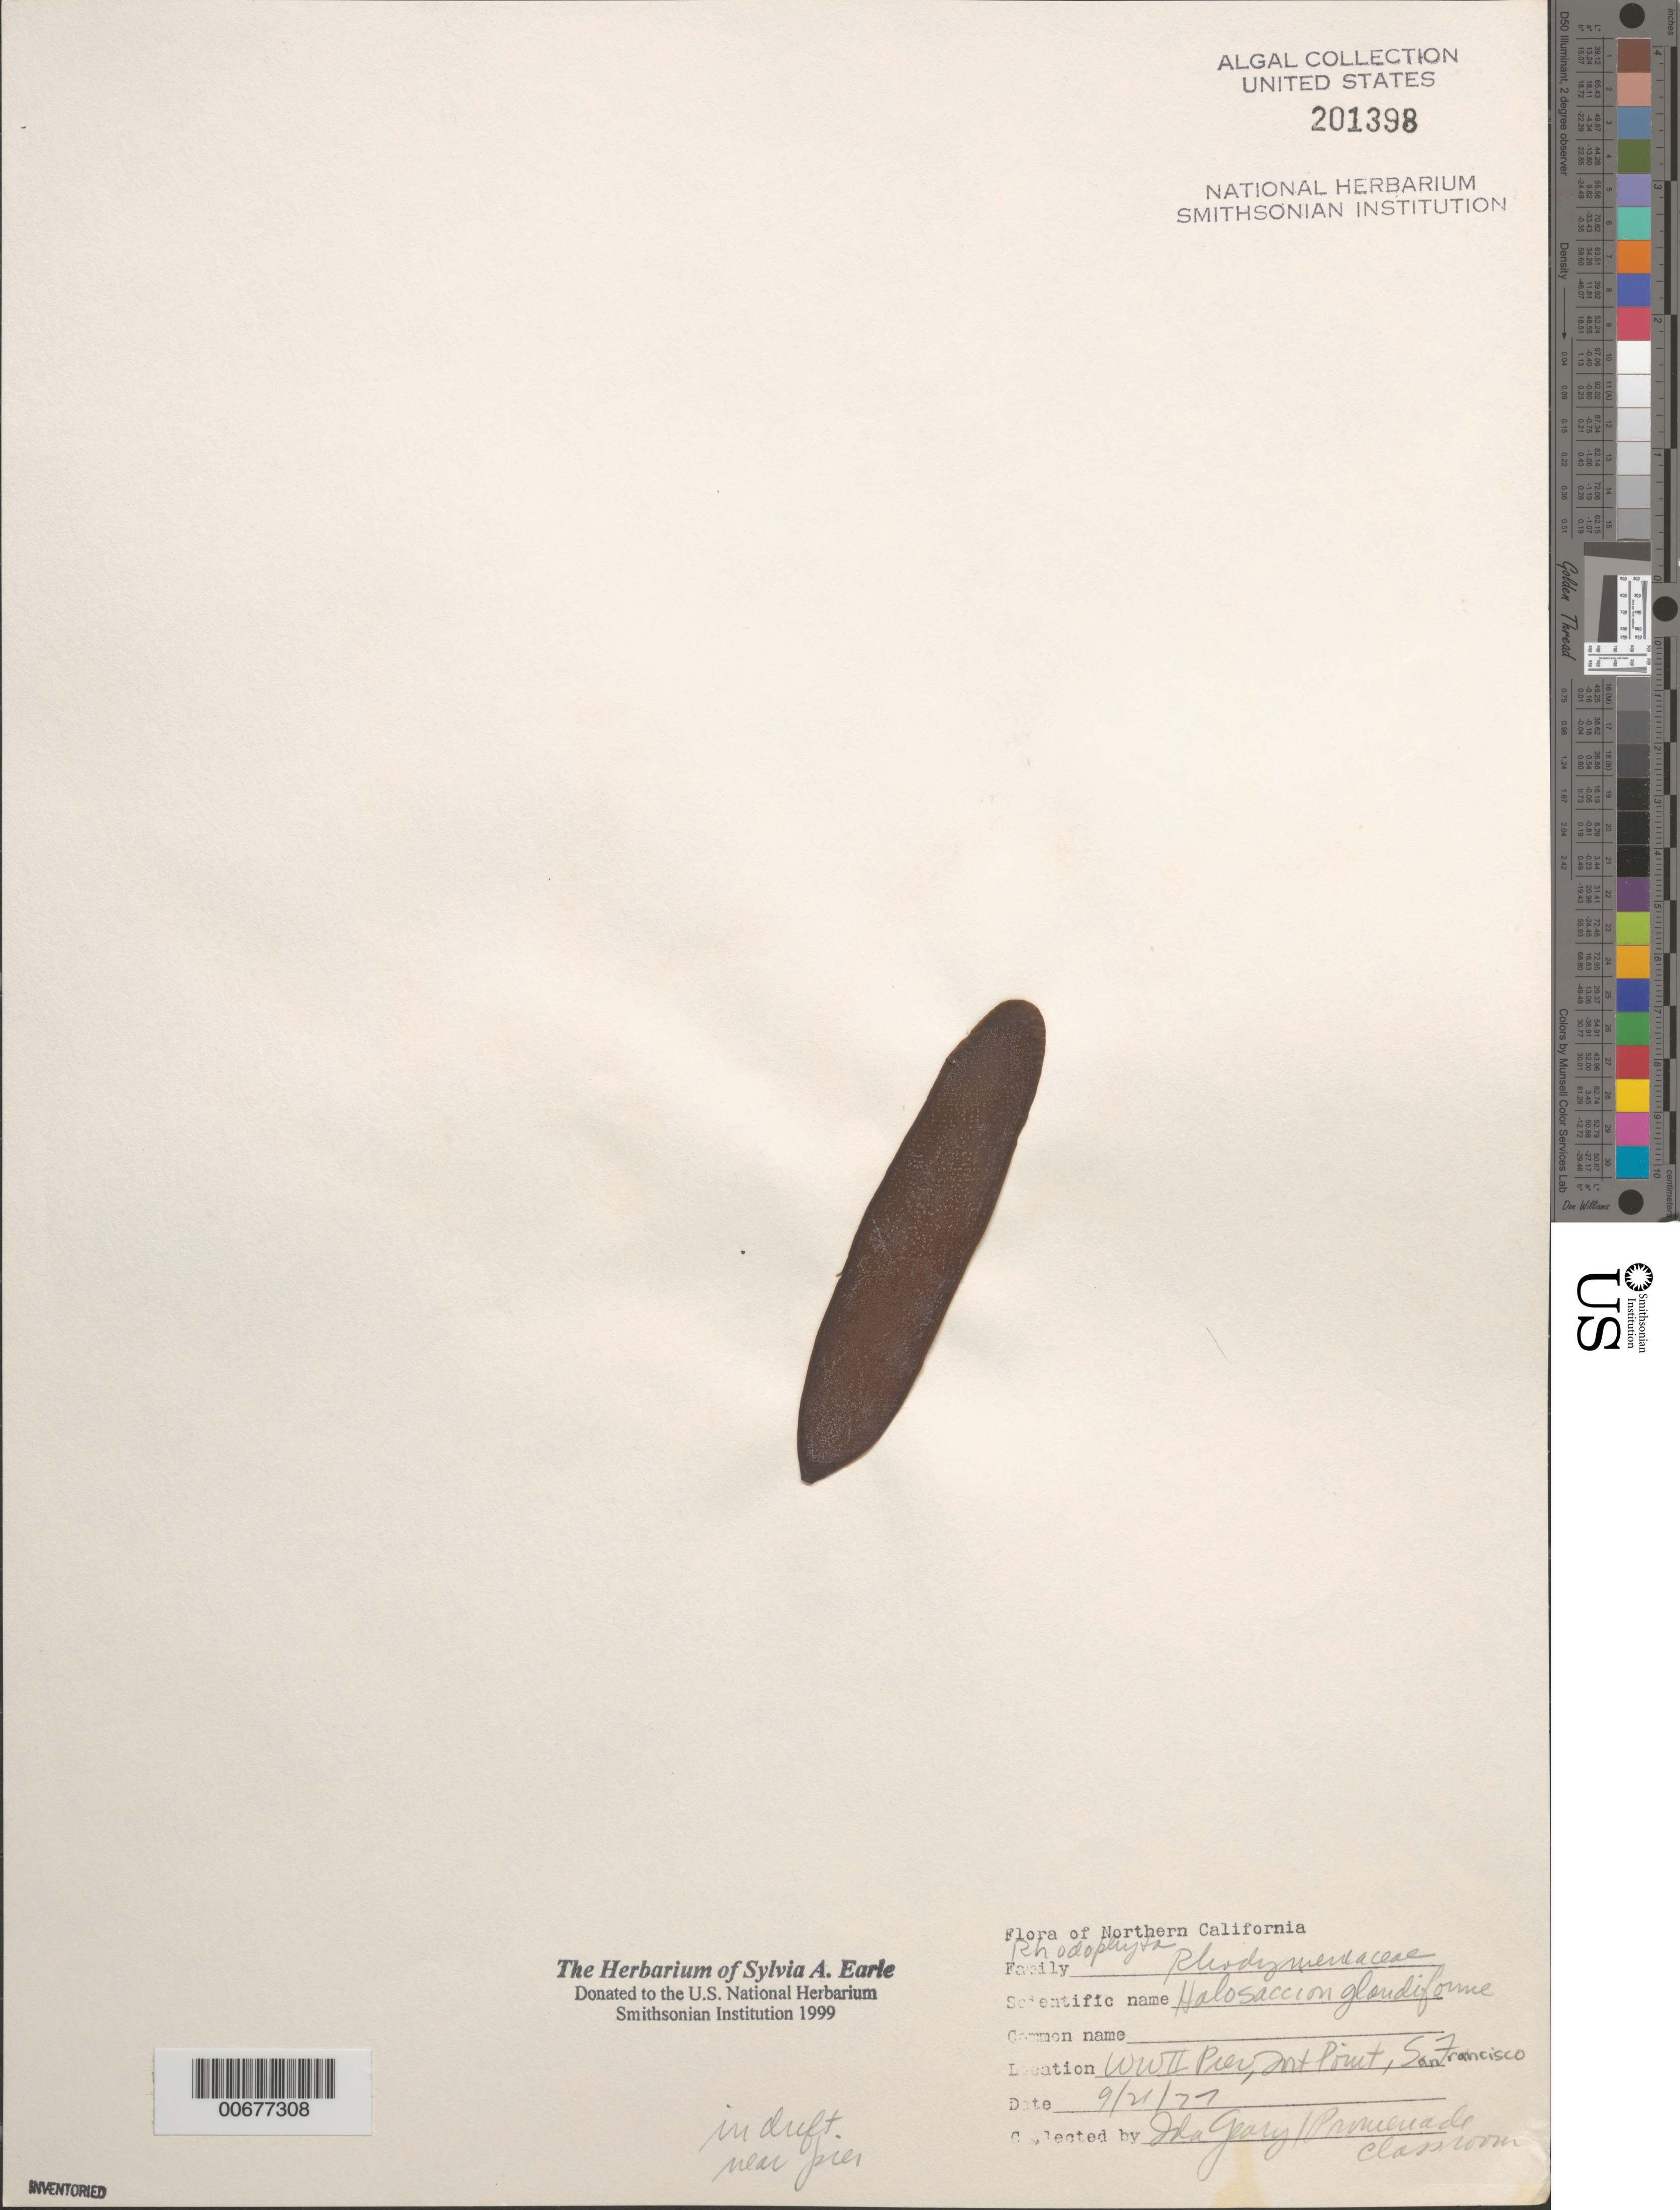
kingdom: Plantae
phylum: Rhodophyta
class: Florideophyceae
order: Palmariales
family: Palmariaceae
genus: Halosaccion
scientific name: Halosaccion glandiforme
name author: (S.G. Gmel.) Rupr.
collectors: I. Geary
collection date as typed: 21 Sep 1977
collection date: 1977-09-21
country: United States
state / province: California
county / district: San Francisco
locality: San Francisco, Fort Point, World War II Pier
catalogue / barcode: US 201398